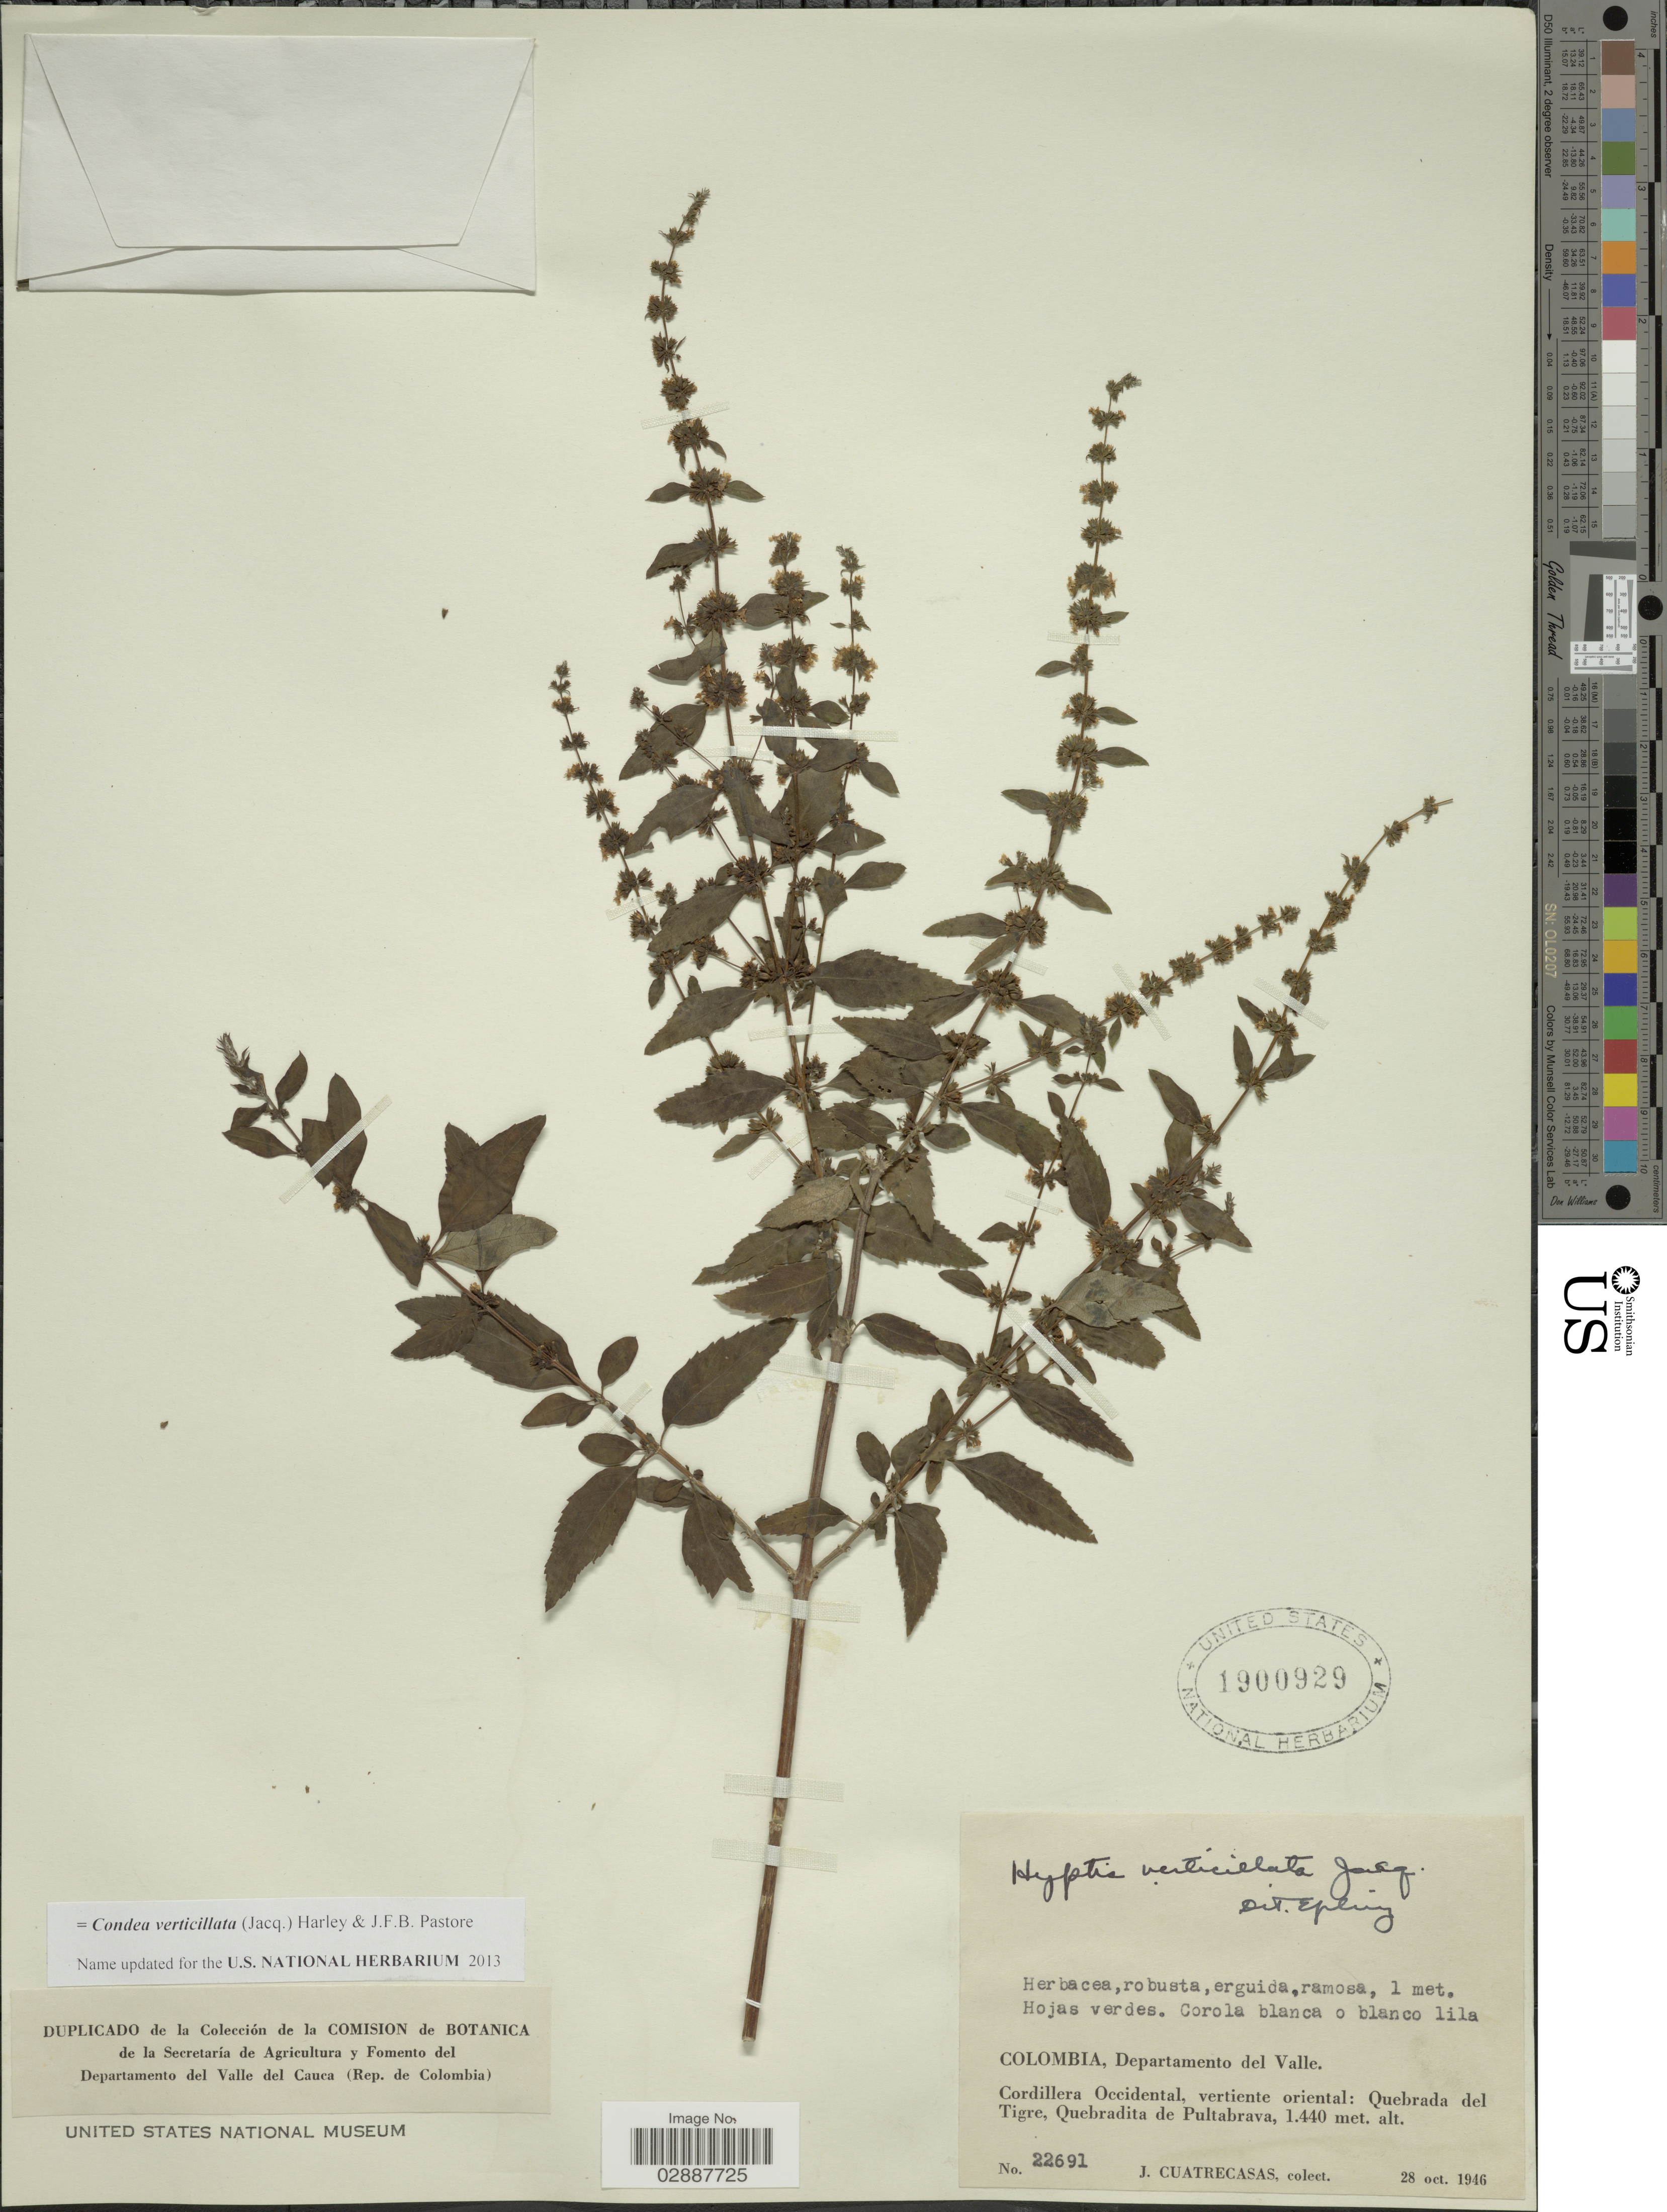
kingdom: Plantae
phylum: Tracheophyta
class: Magnoliopsida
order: Lamiales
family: Lamiaceae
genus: Condea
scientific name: Condea verticillata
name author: (Jacq.) Harley & J.F.B. Pastore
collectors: J. Cuatrecasas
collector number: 22691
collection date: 1946-10-28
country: Colombia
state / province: Valle del Cauca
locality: Departamento del Valle. Cordillera Occidental, vertiente oriental: Quebradita de Pultabraca.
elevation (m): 1440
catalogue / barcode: US 1900929